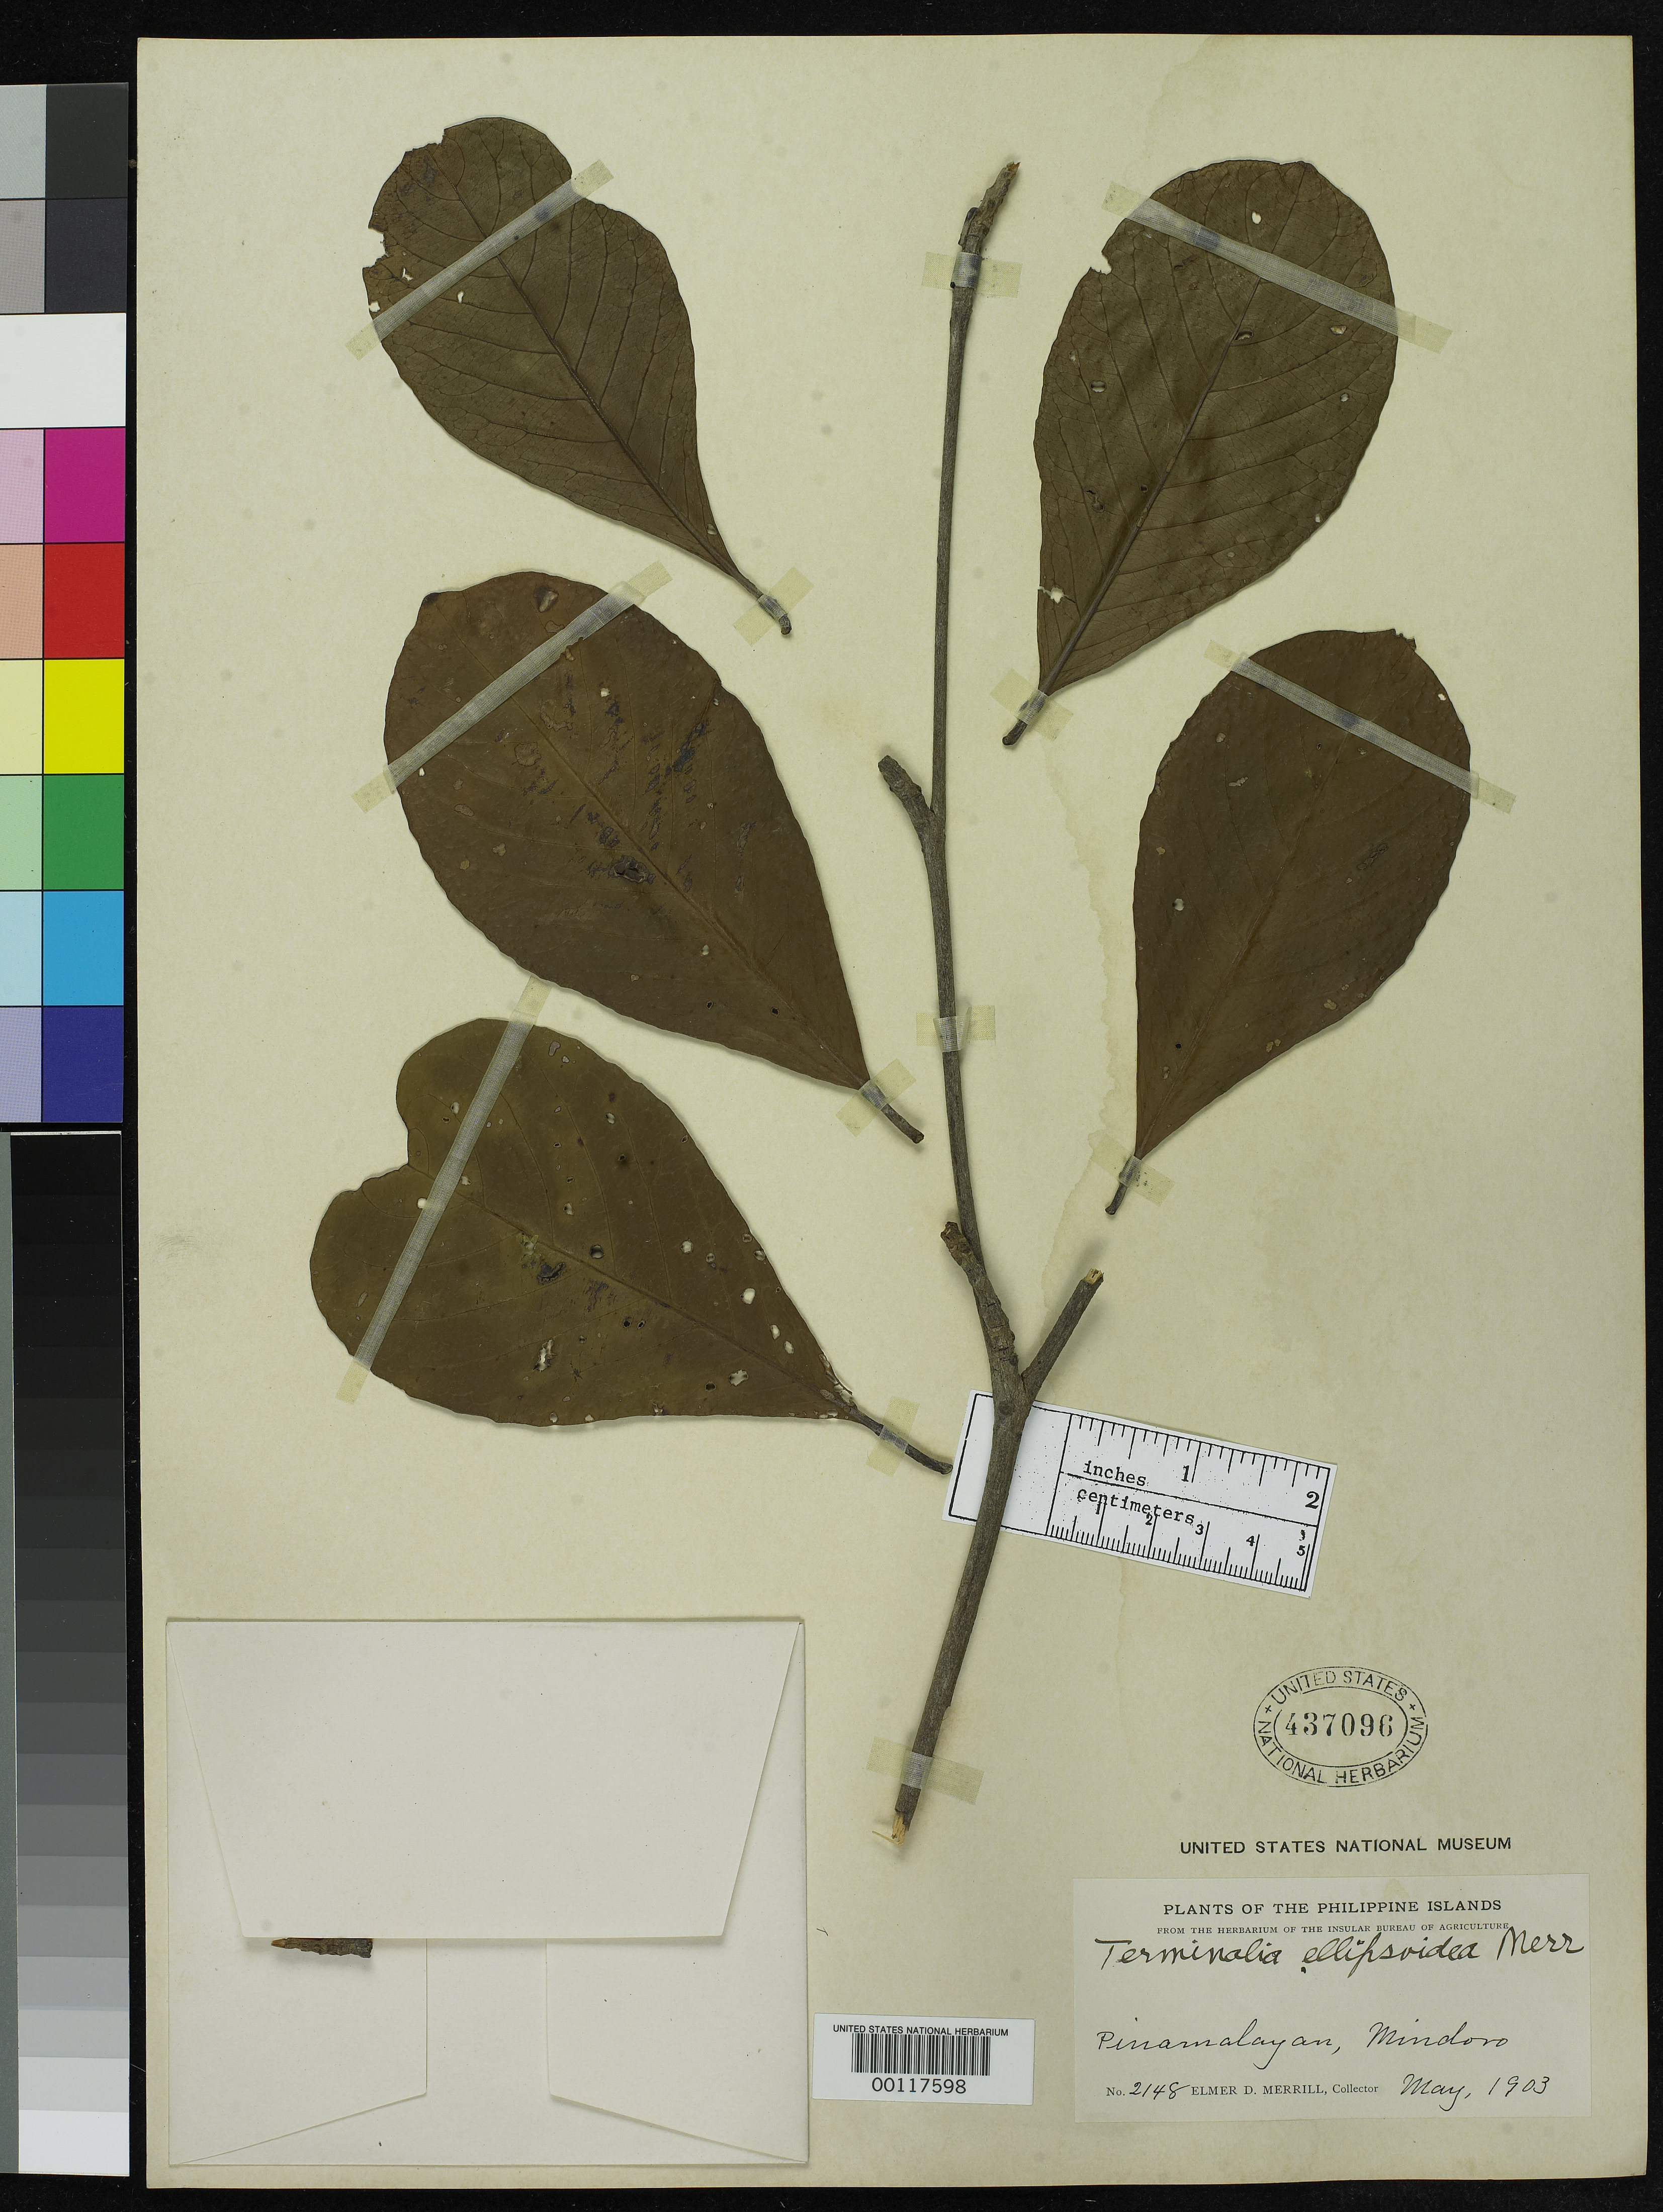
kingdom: Plantae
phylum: Tracheophyta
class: Magnoliopsida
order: Myrtales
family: Combretaceae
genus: Terminalia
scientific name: Terminalia ellipsoidea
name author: Merr.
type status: Isotype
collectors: E. D. Merrill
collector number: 2148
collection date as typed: May 1903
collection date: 1903-05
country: Philippines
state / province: Mimaropa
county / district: Mindoro Oriental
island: Mindoro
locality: Pinamalayan.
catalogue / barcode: US 437096